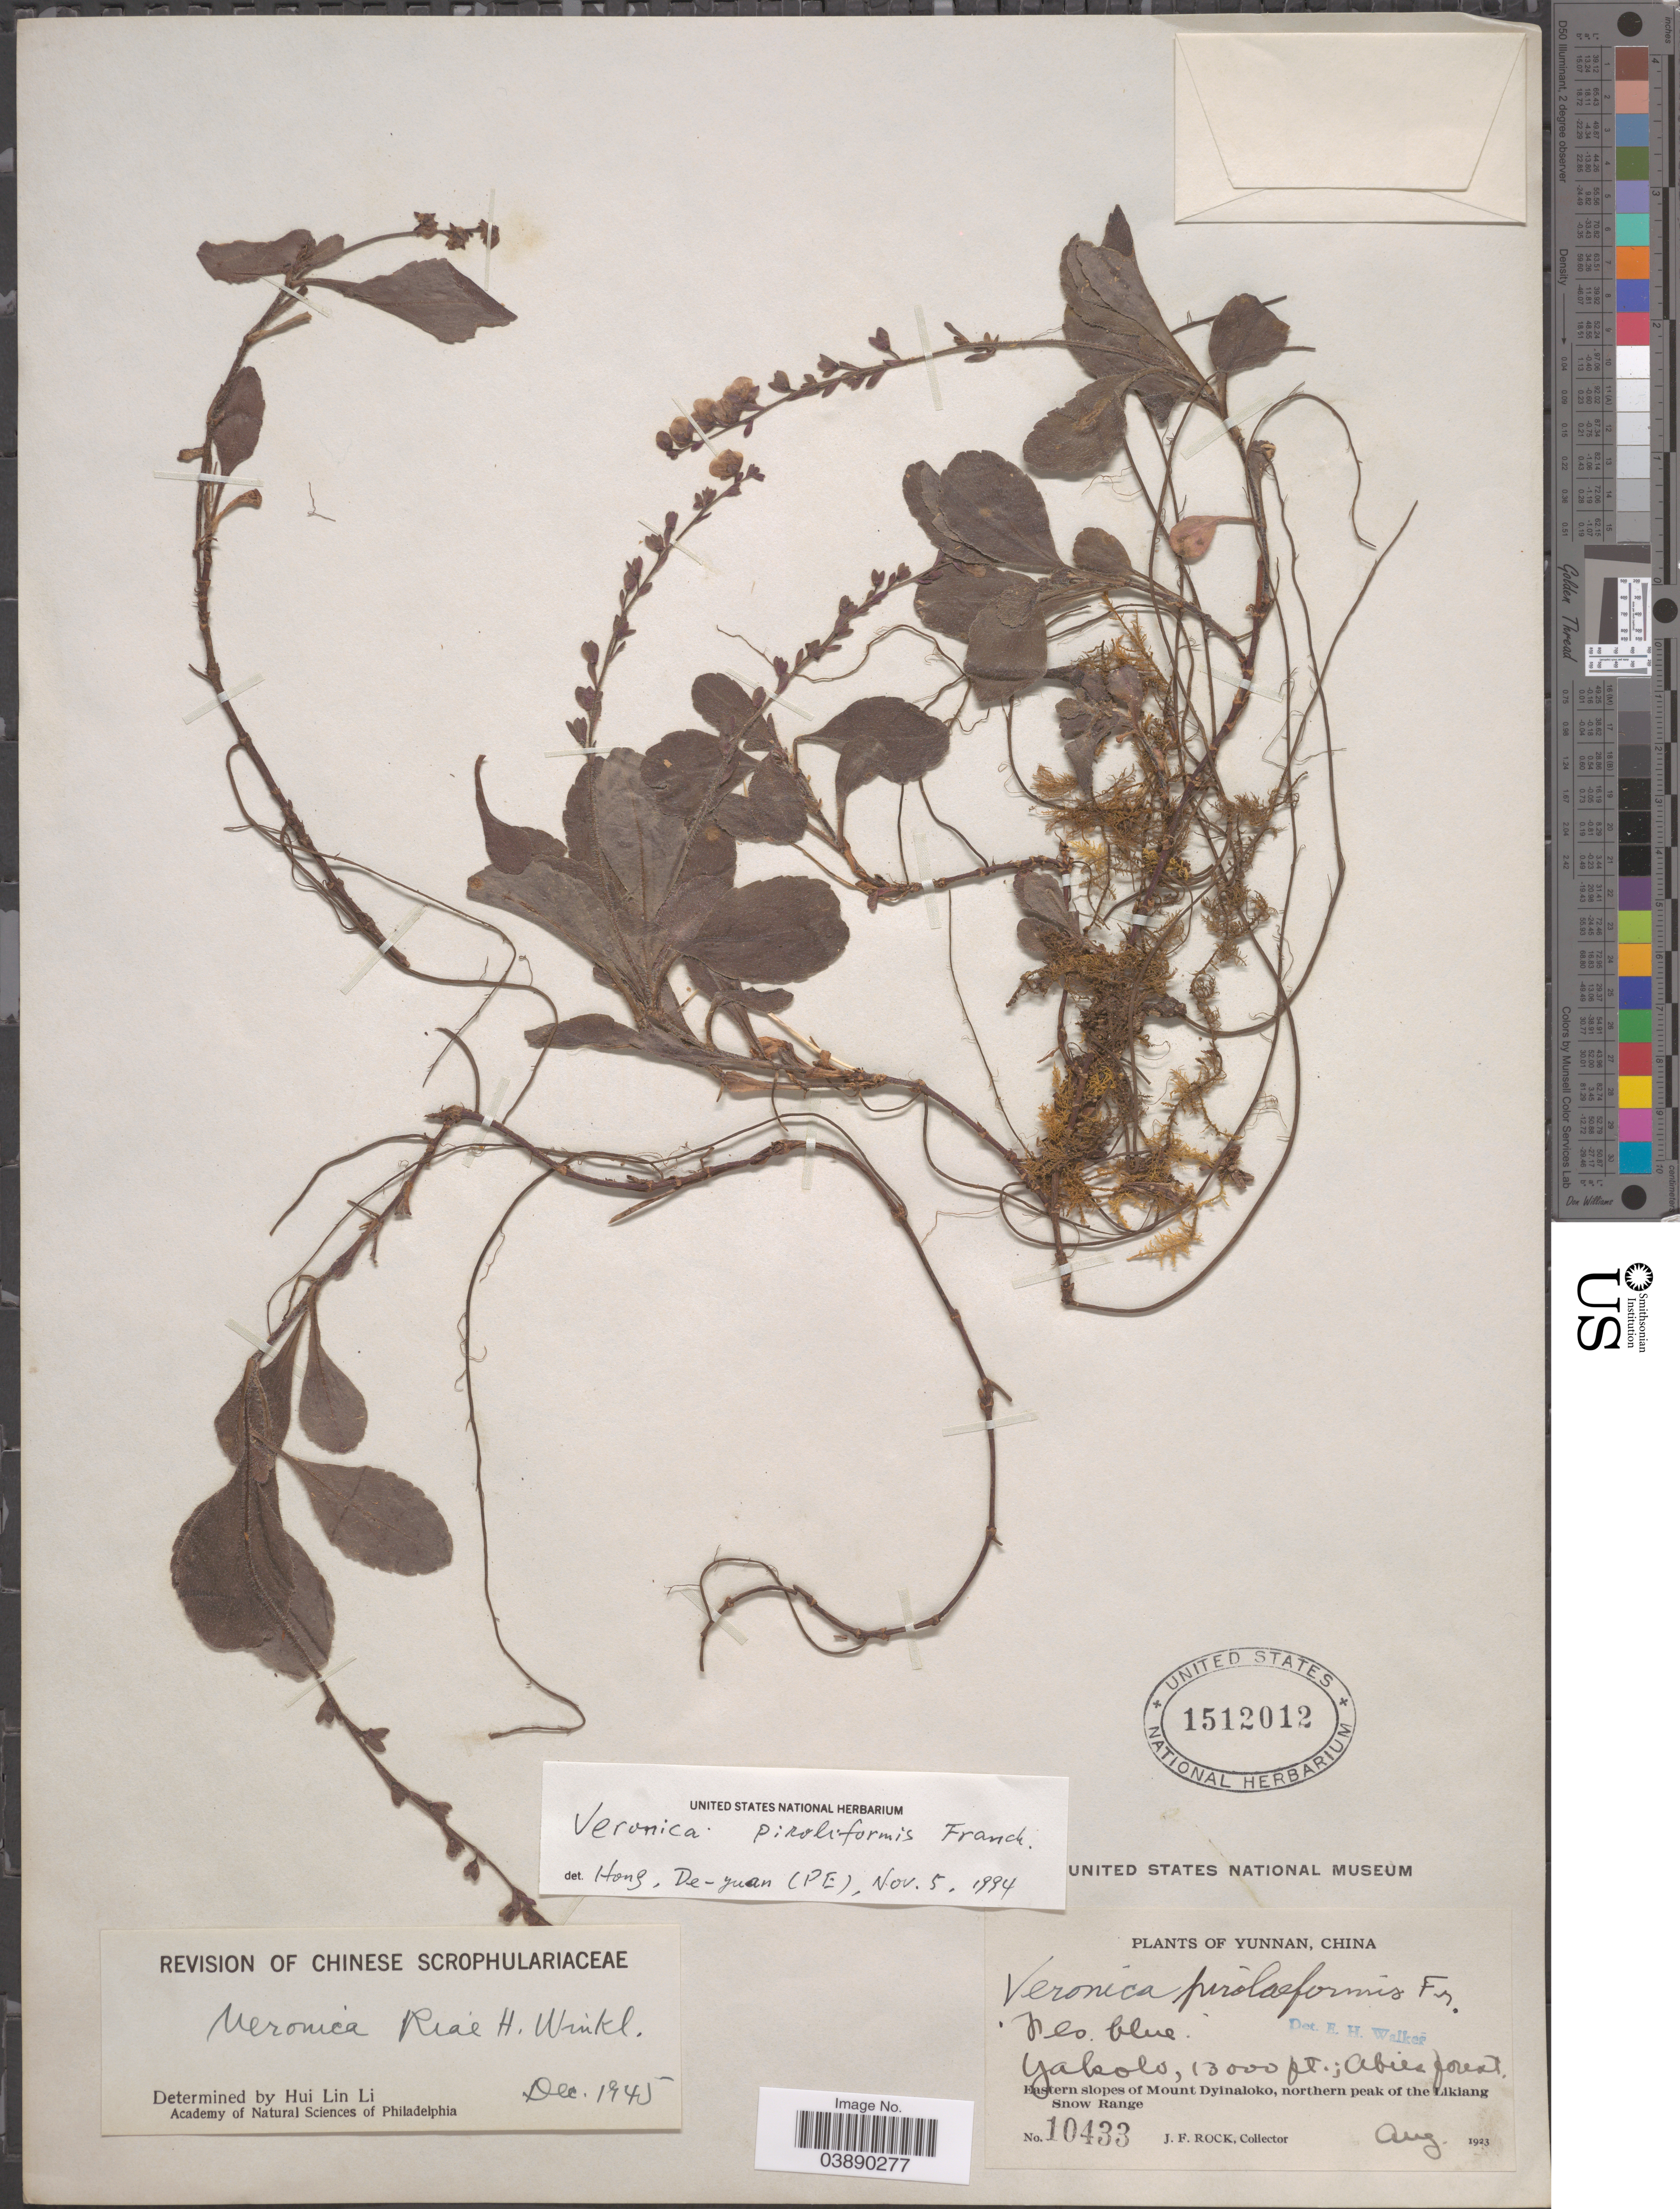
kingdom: Plantae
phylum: Tracheophyta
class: Magnoliopsida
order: Lamiales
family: Plantaginaceae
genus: Veronica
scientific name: Veronica piroliformis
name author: Franch.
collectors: J. Rock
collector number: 10433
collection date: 1923-08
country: China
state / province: Yunnan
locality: Yakolo. Eastern slopes of Mount Dyinaloko, northern peak of the Likiang Snow Range.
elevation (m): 3962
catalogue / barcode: US 1512012